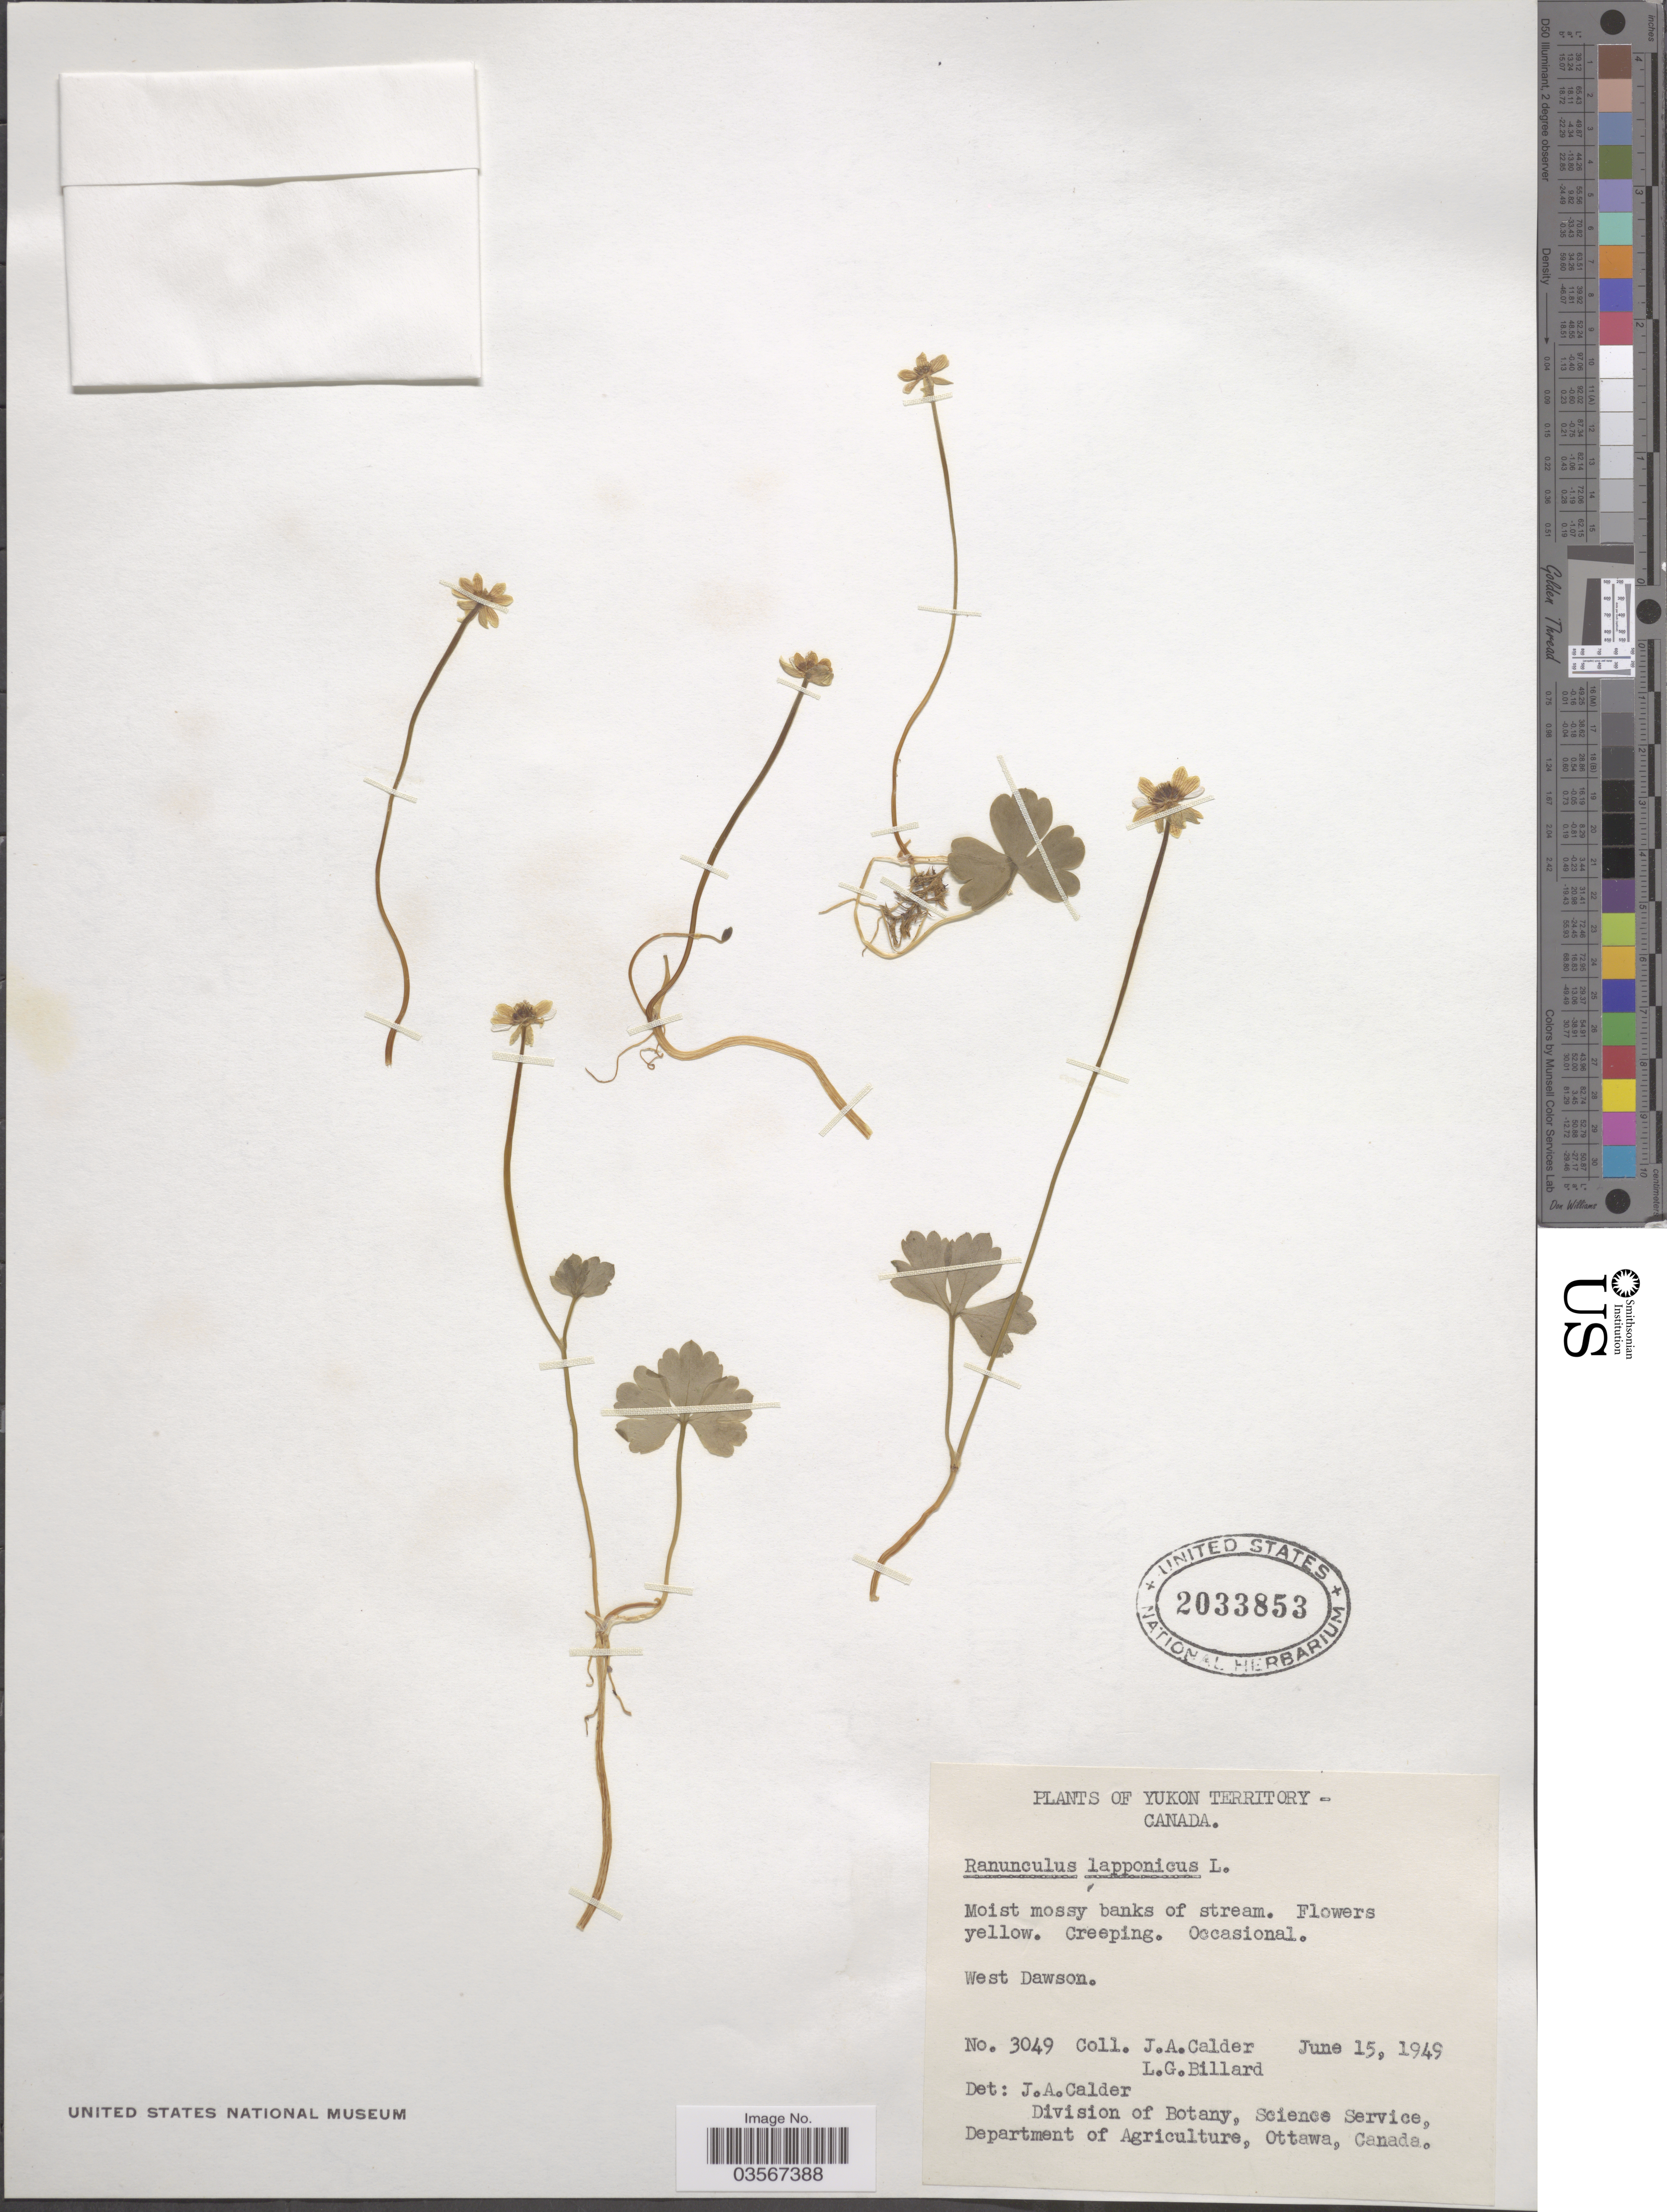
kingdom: Plantae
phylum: Tracheophyta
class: Magnoliopsida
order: Ranunculales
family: Ranunculaceae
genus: Ranunculus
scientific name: Ranunculus lapponicus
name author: L.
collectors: J. A. Calder & L. Billard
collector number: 3049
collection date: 1949-06-15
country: Canada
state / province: Yukon Territory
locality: West Dawson.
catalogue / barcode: US 2033853